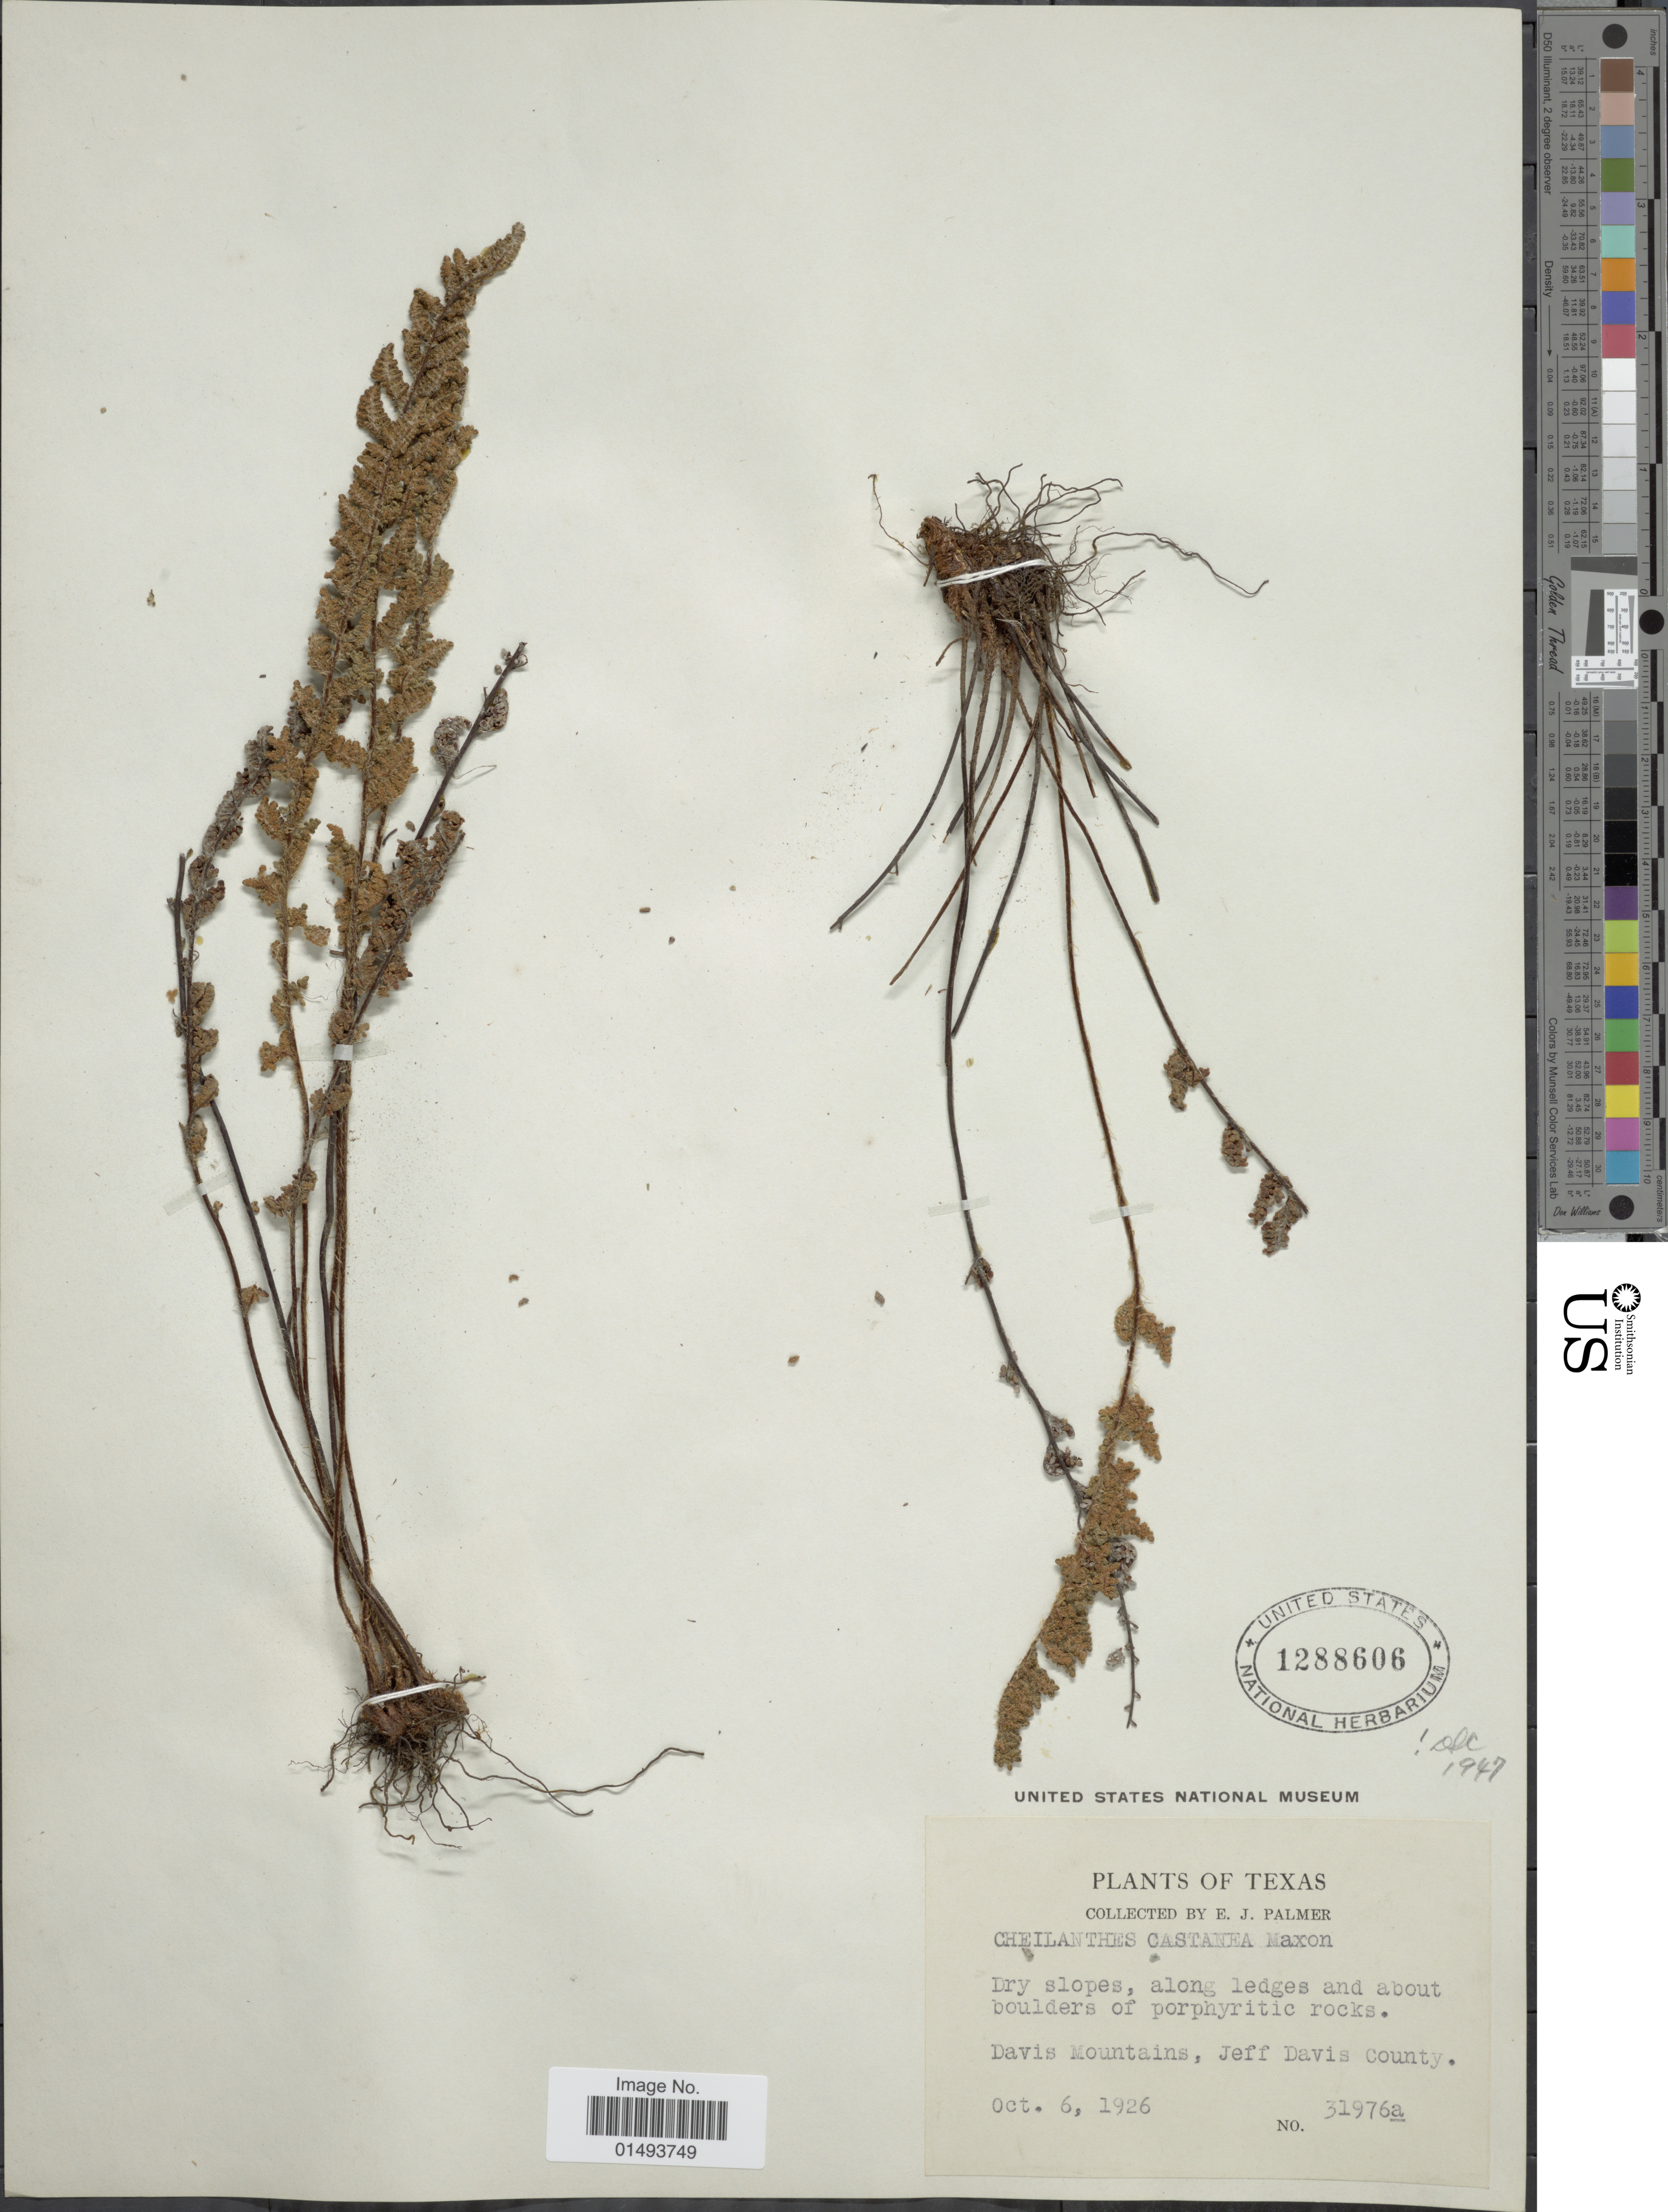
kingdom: Plantae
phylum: Tracheophyta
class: Polypodiopsida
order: Polypodiales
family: Pteridaceae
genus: Myriopteris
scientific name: Myriopteris rufa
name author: Fée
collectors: E. J. Palmer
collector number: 31976a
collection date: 1926-10-06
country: United States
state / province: Texas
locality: Plants of Texas, Davis Mountains, Jeff Davis County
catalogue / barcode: US 1288606